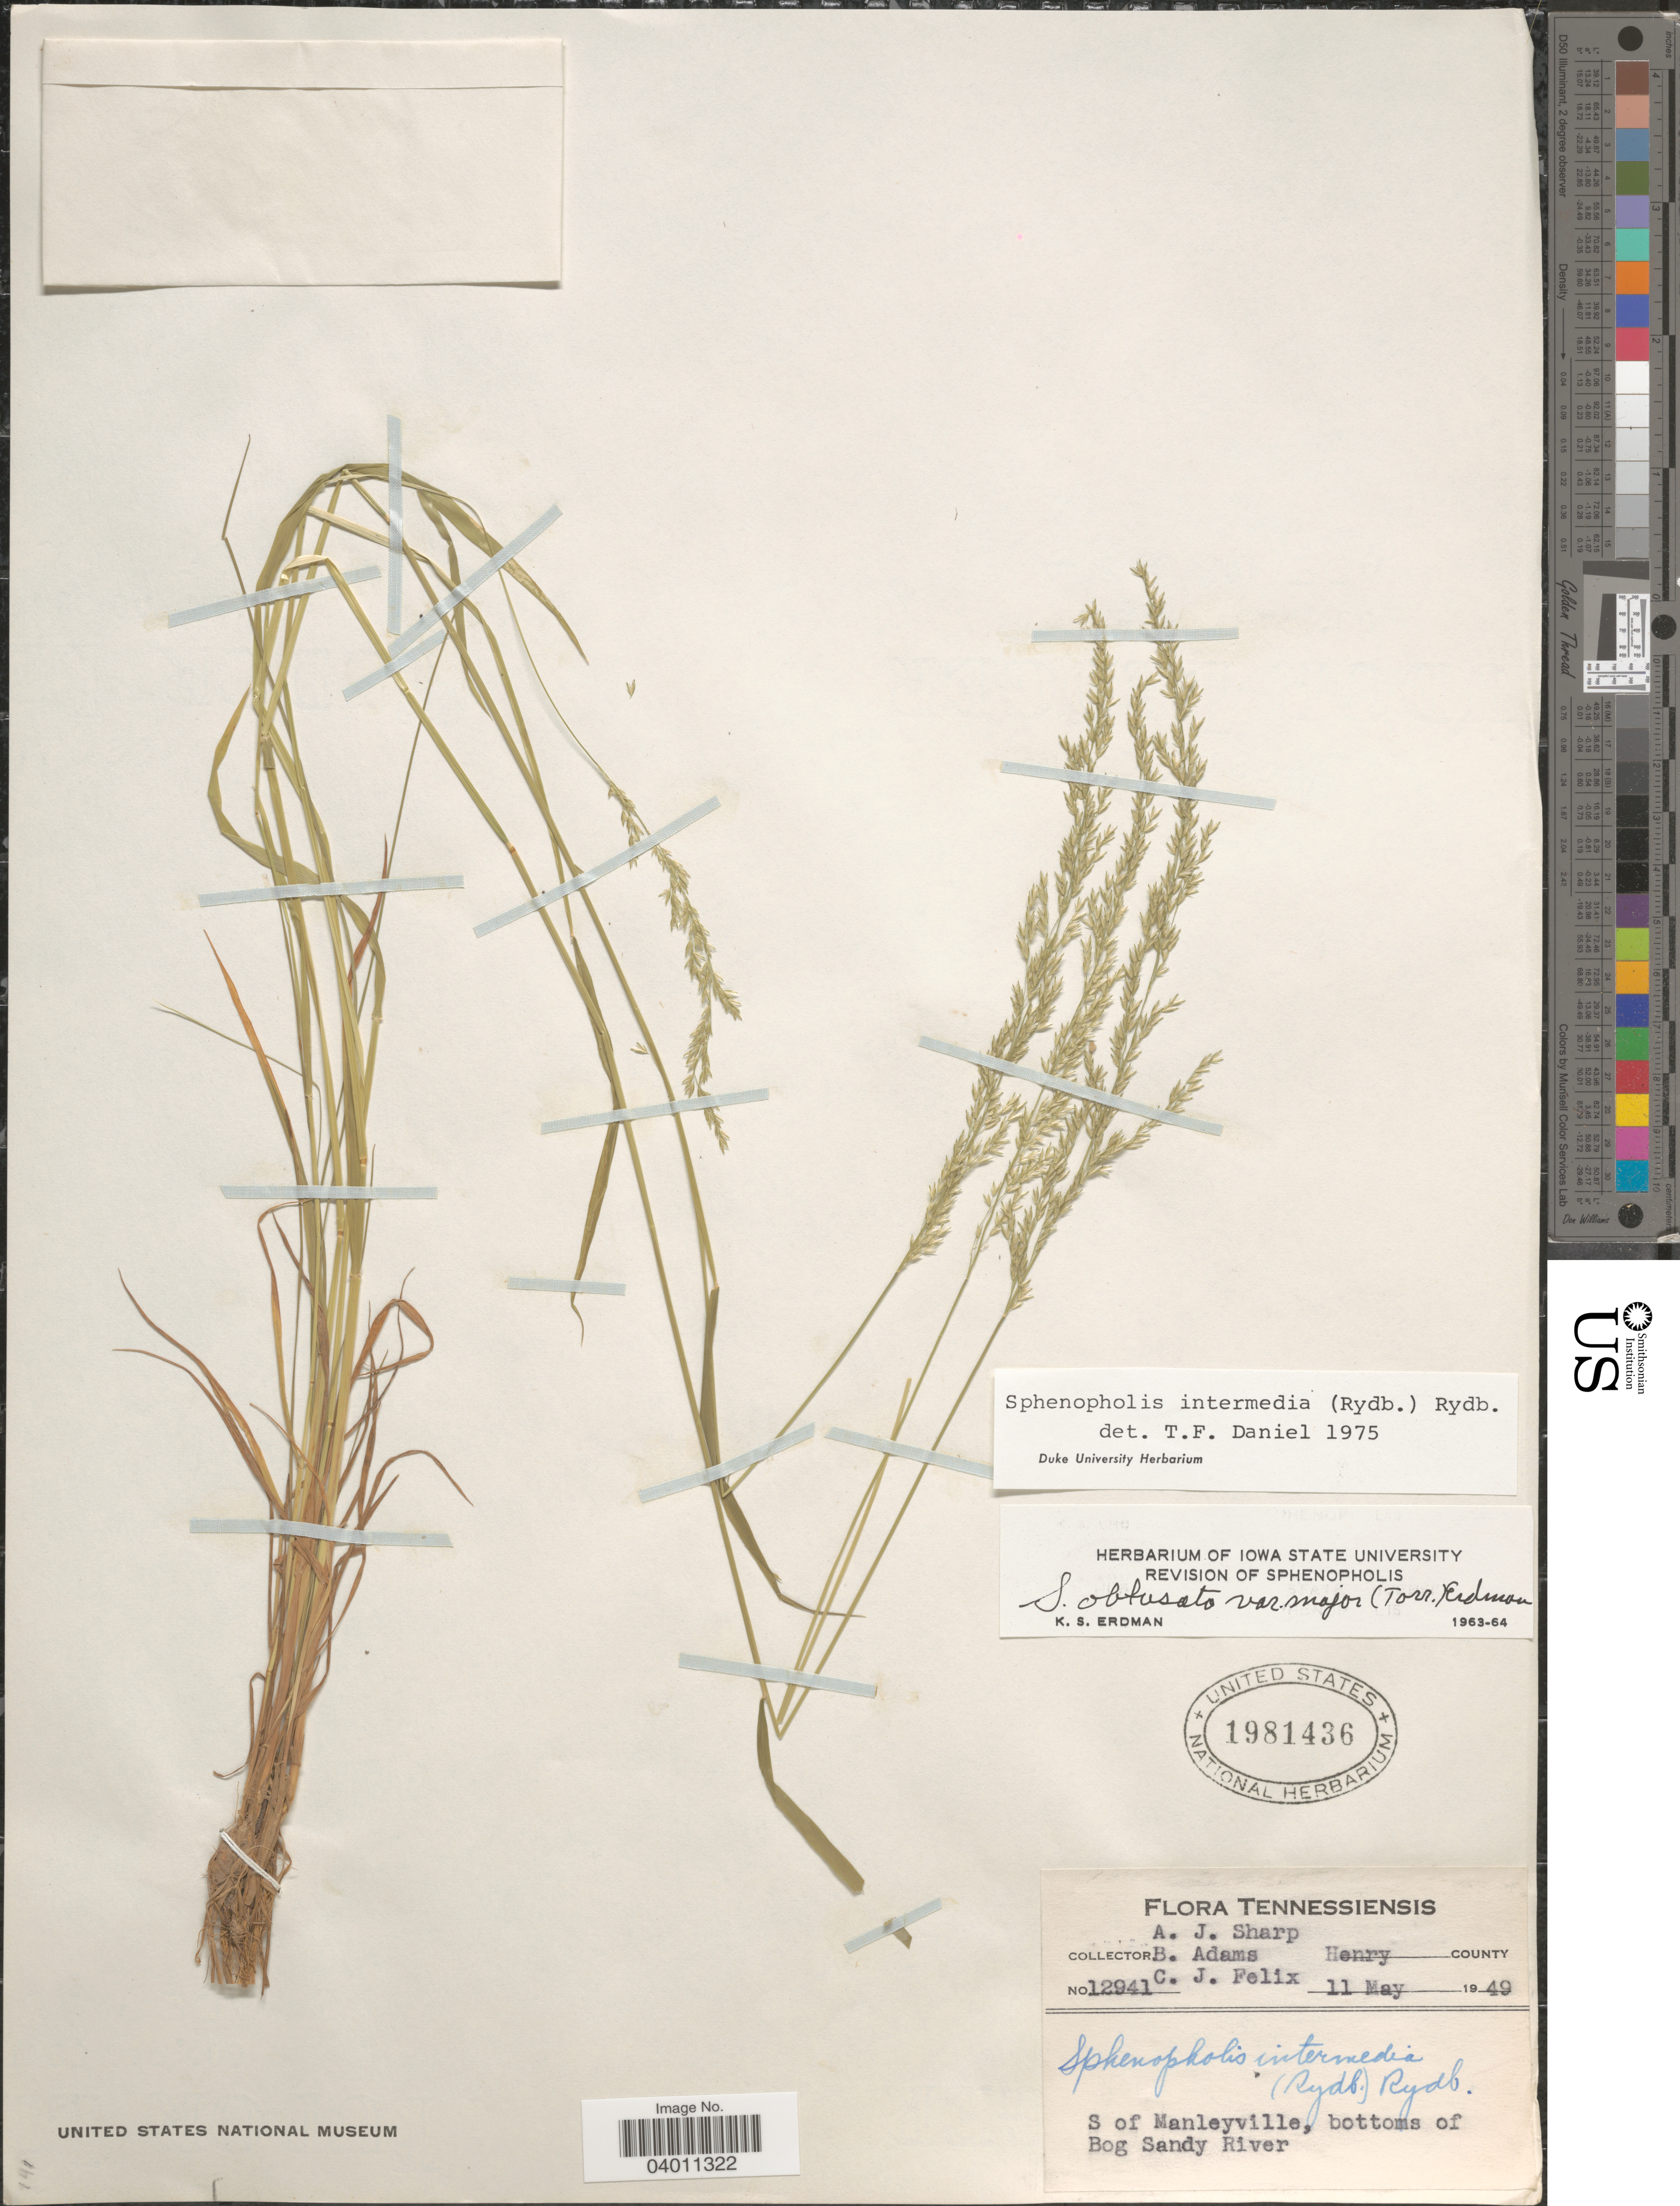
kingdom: Plantae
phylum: Tracheophyta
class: Liliopsida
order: Poales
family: Poaceae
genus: Sphenopholis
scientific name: Sphenopholis intermedia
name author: (Rydb.) Rydb.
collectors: A. J. Sharp, B. Adams & C. Felix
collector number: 12941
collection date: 1949-05-11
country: United States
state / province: Tennessee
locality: Tennessiensis. Henry County. S of Manleyville, bottoms of Bog Sandy River.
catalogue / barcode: US 1981436